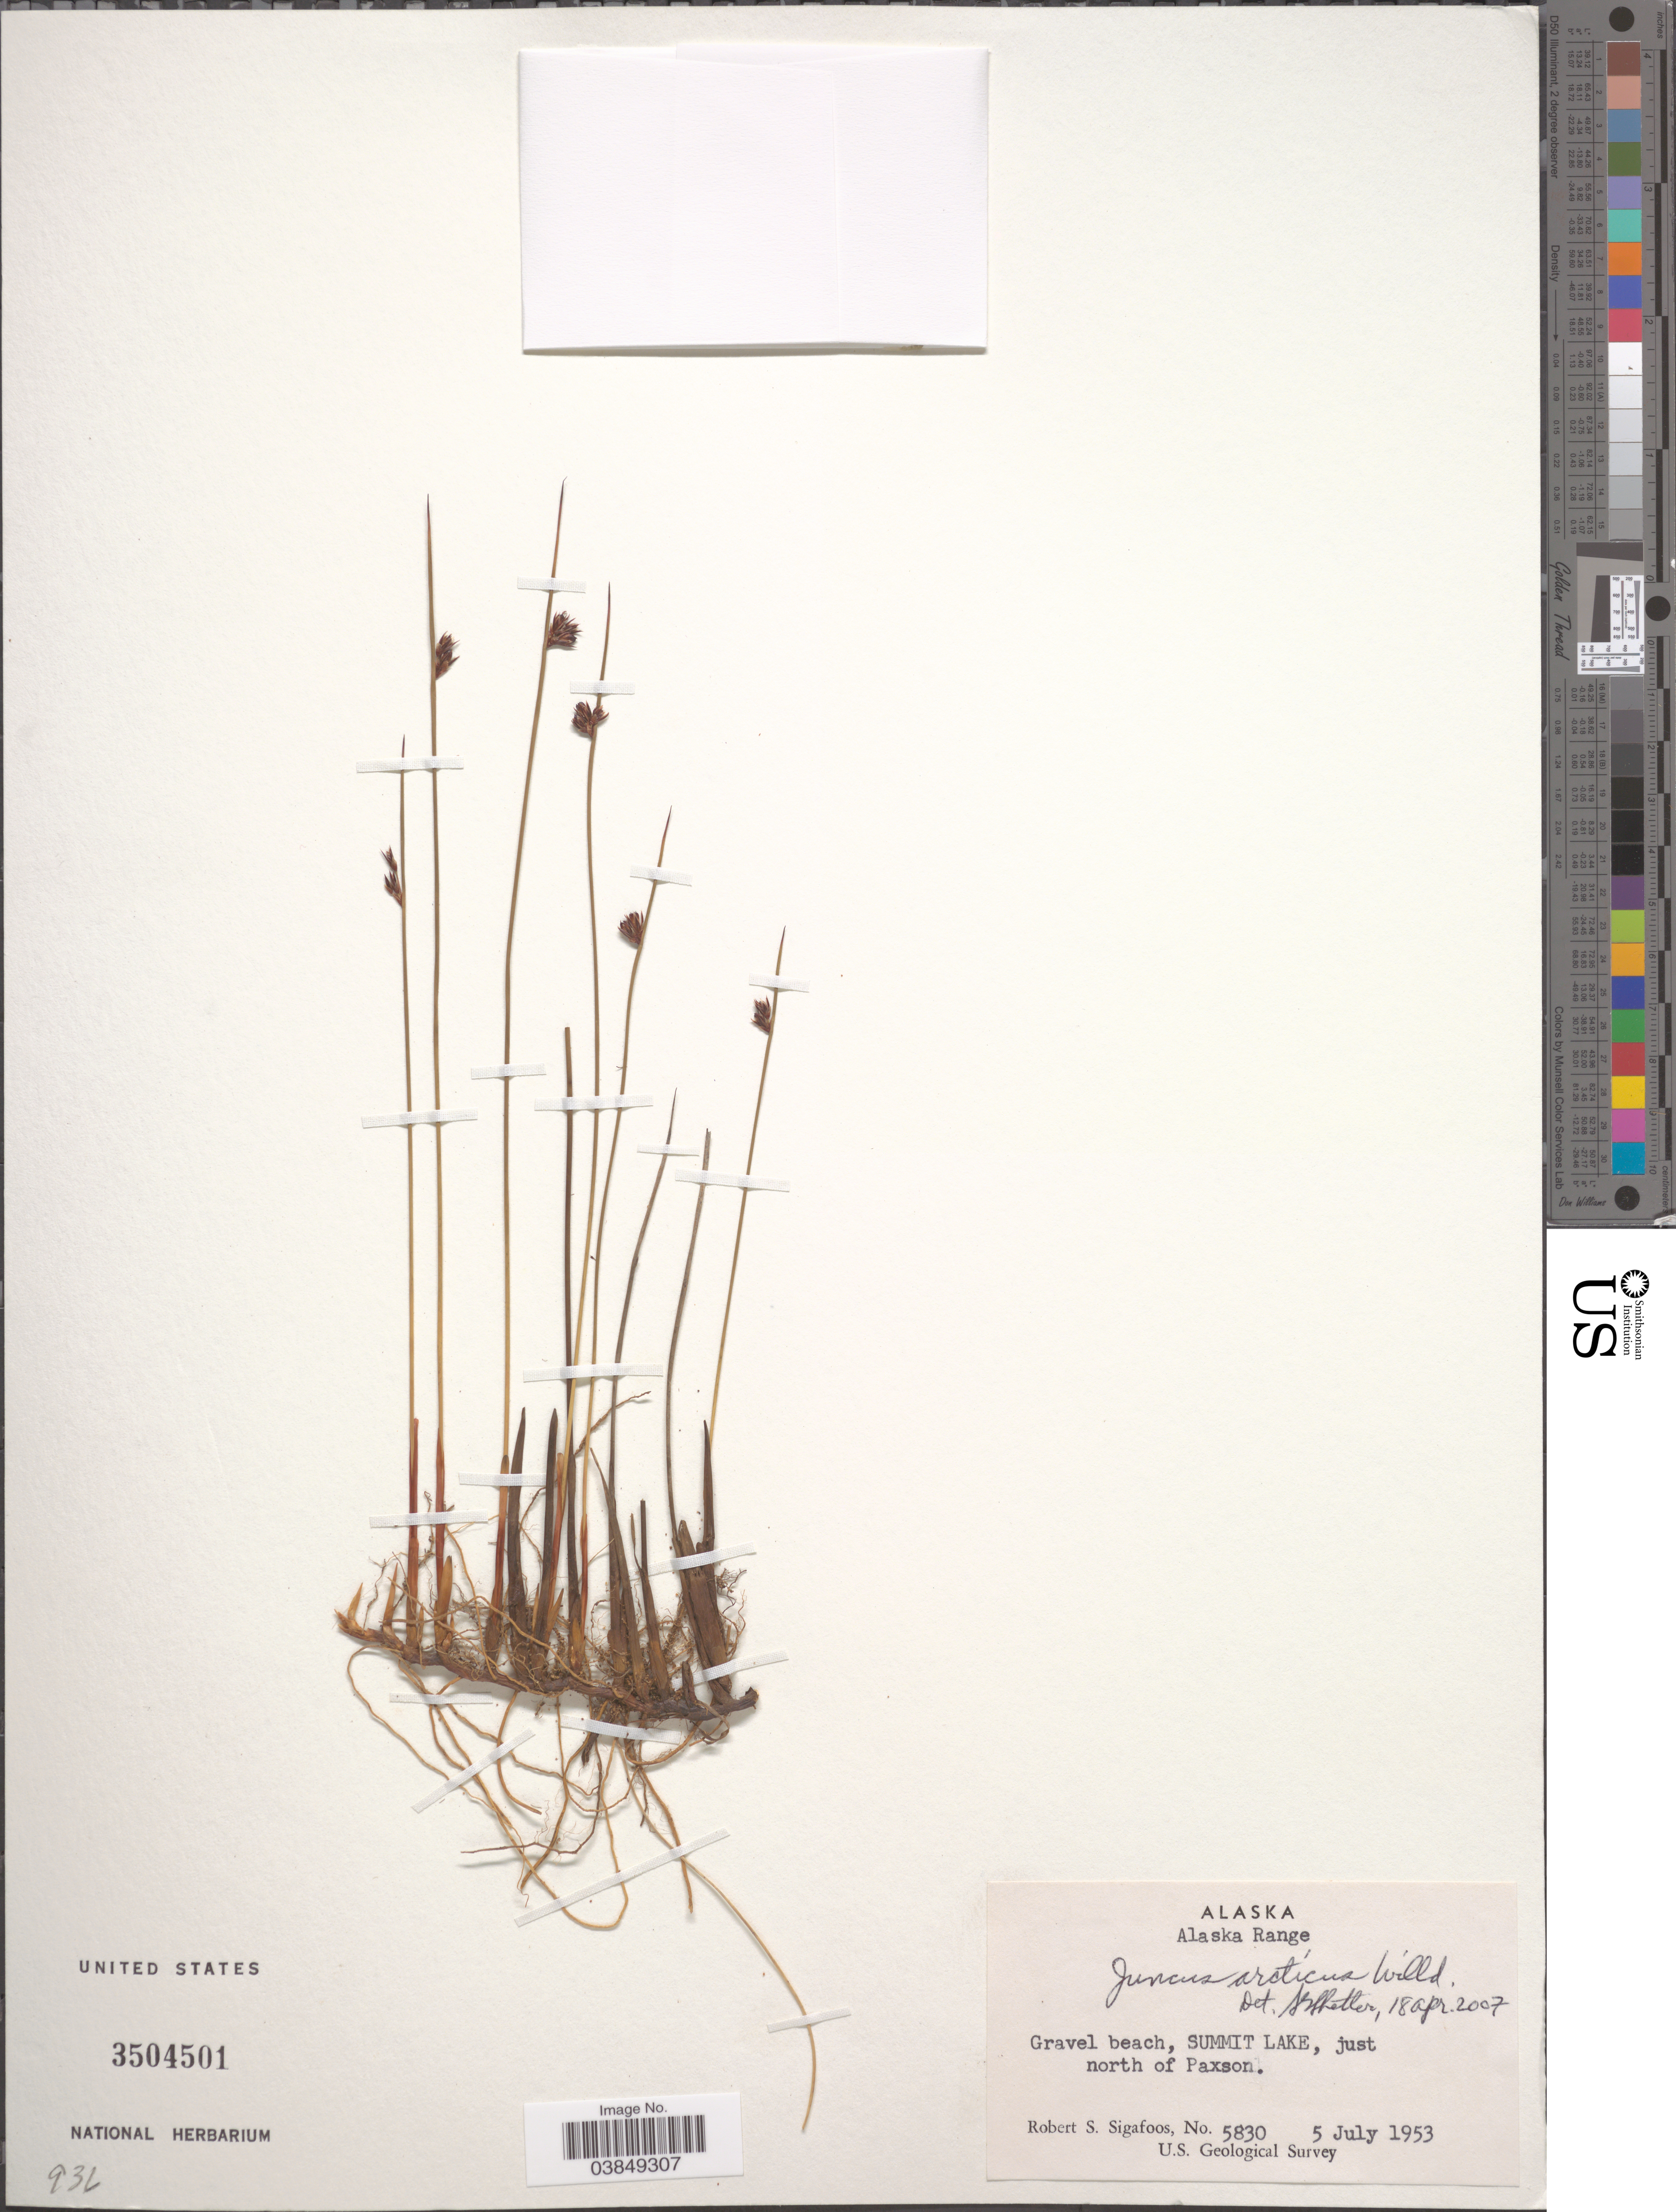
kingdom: Plantae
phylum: Tracheophyta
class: Liliopsida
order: Poales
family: Juncaceae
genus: Juncus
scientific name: Juncus arcticus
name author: Willd.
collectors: R. Sigafoos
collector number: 5830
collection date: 1953-07-05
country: United States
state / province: Alaska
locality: Alaska Range. Gravel beach, Summit Lake, just north of Paxson.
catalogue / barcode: US 3504501